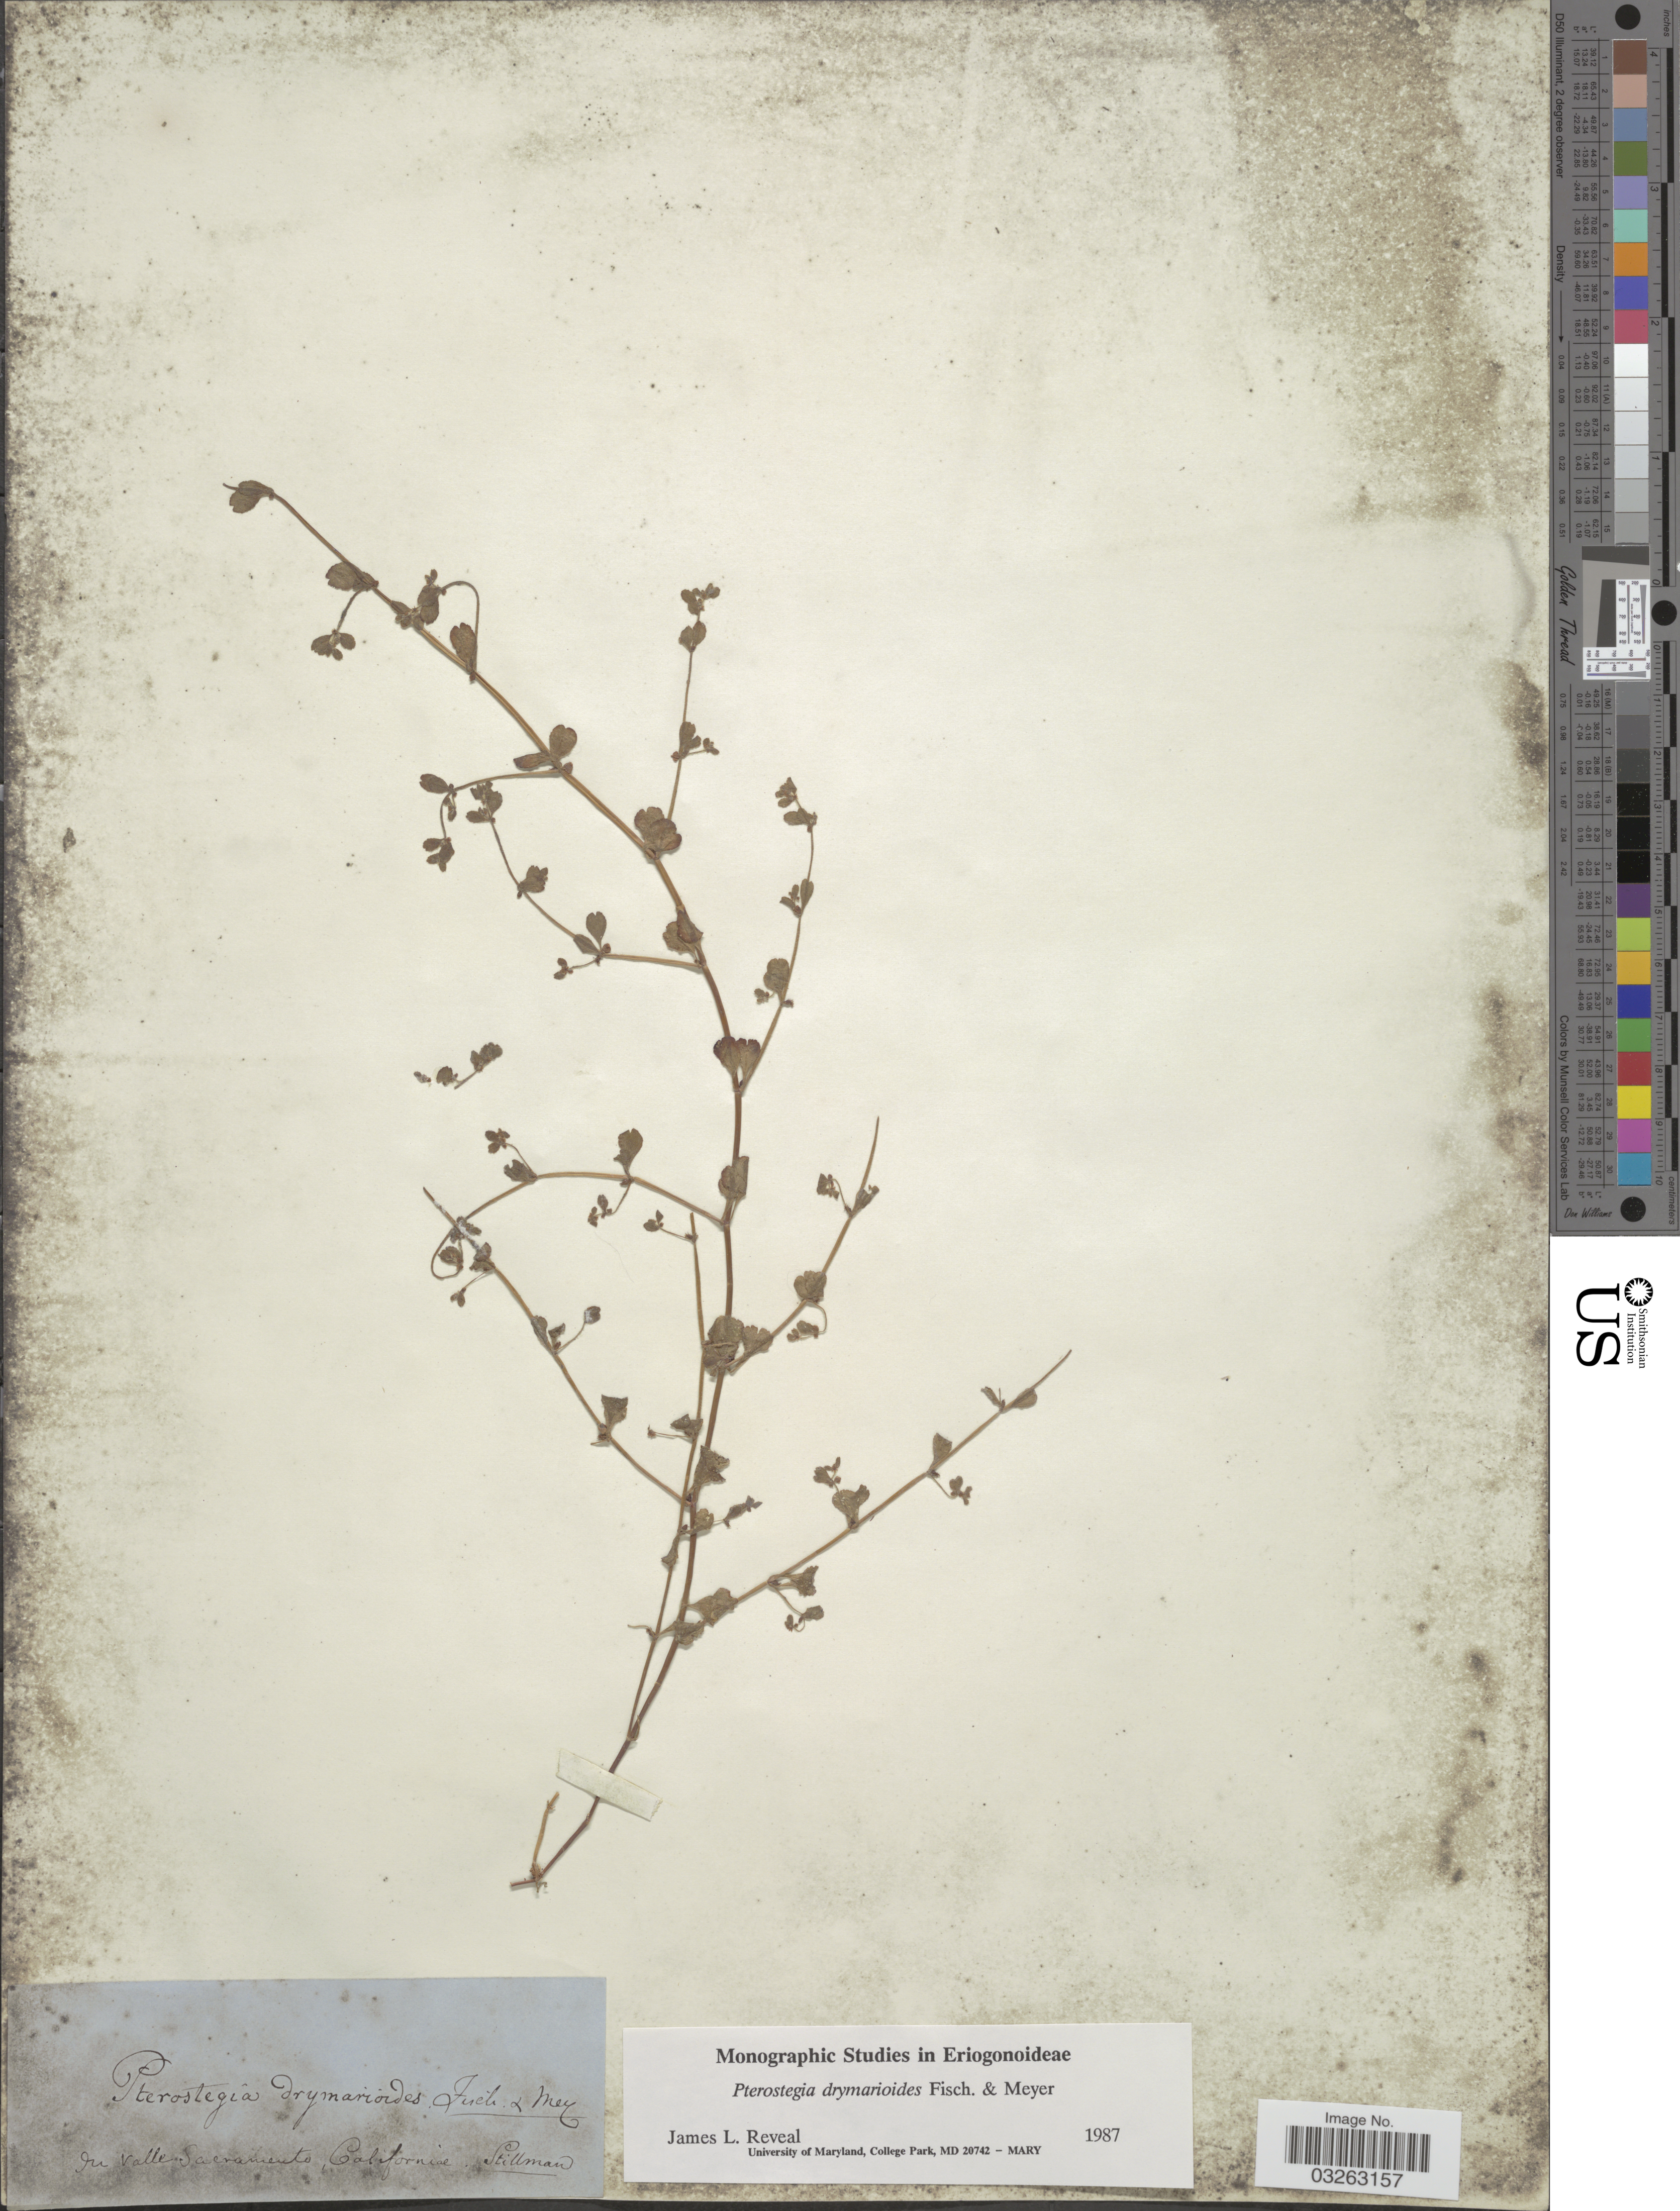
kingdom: Plantae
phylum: Tracheophyta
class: Magnoliopsida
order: Caryophyllales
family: Polygonaceae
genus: Pterostegia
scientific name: Pterostegia drymarioides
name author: Fisch. & C.A. Mey.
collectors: -. Stillman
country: United States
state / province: California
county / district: Sacramento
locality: In Valle Sacramento.